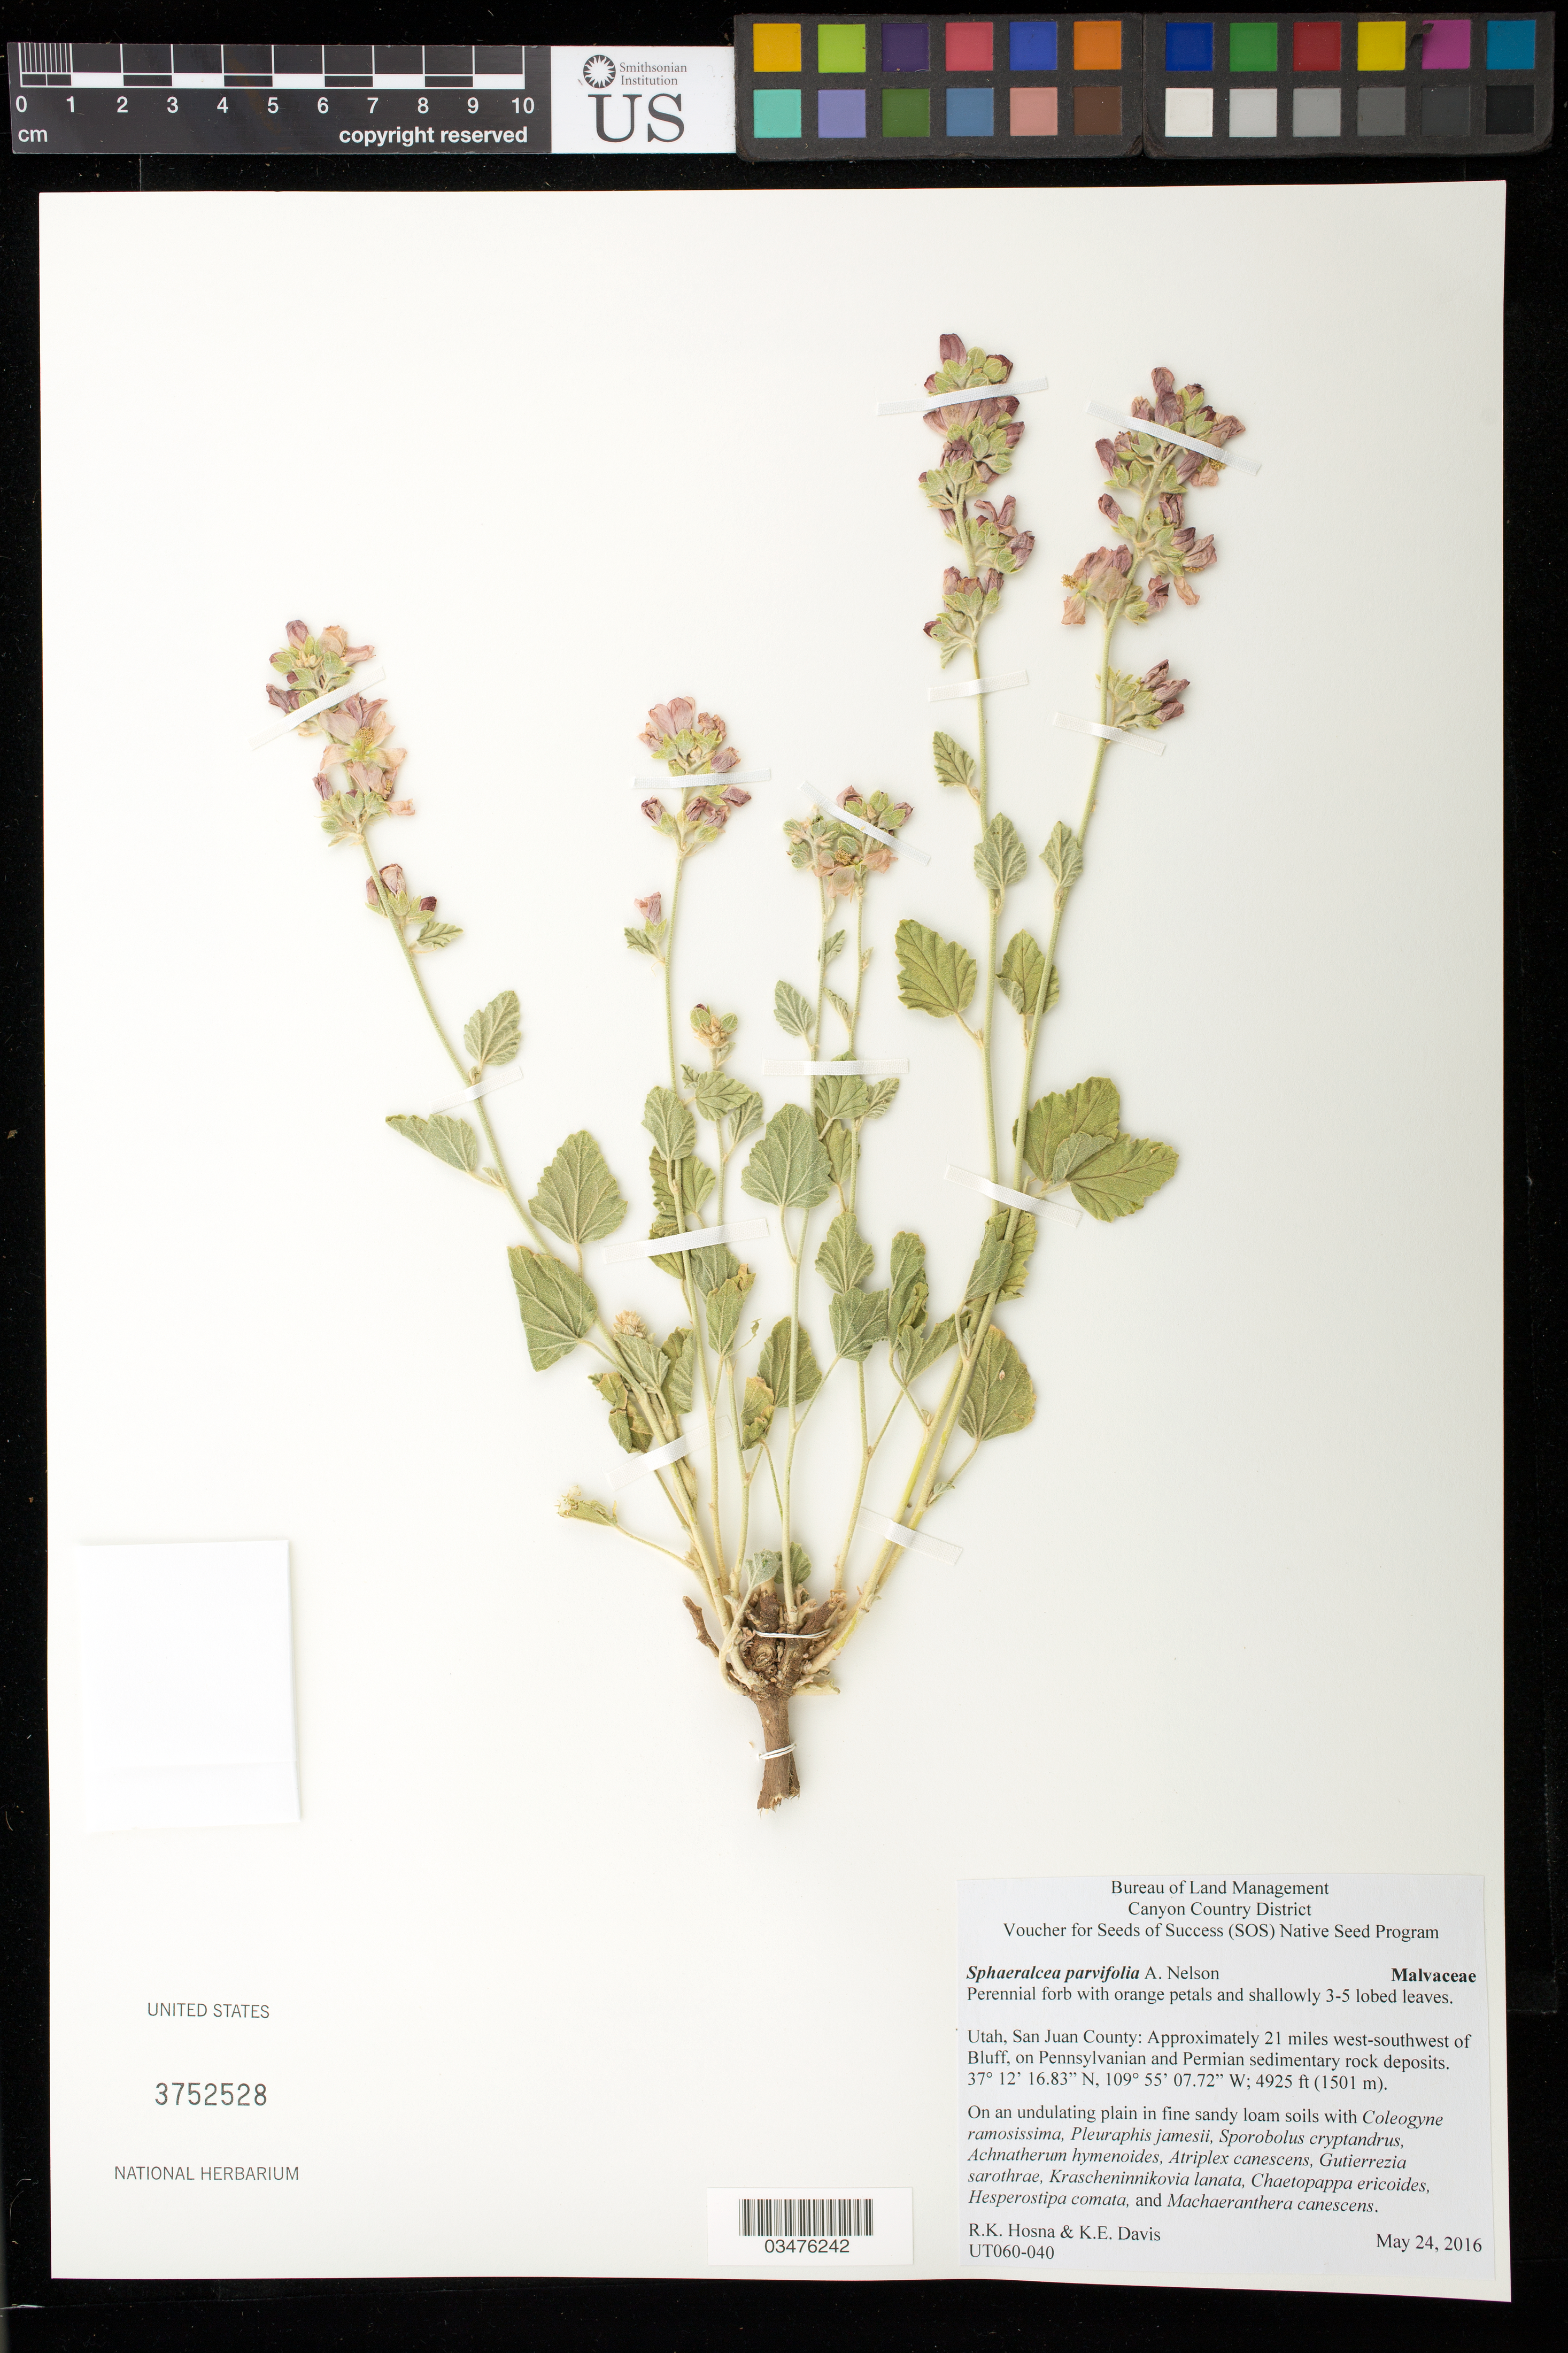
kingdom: Plantae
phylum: Tracheophyta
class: Magnoliopsida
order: Malvales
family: Malvaceae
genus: Sphaeralcea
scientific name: Sphaeralcea parvifolia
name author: A. Nelson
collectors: R. Hosna & K. Davis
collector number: UT060-040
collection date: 2016-05-24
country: United States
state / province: Utah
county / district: San Juan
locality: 21 mi. WSW of Bluff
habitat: Pennsylvanian and Permian sedimentary rock deposits, undulating plain in fine sandy loam soils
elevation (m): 1501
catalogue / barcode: US 3752528